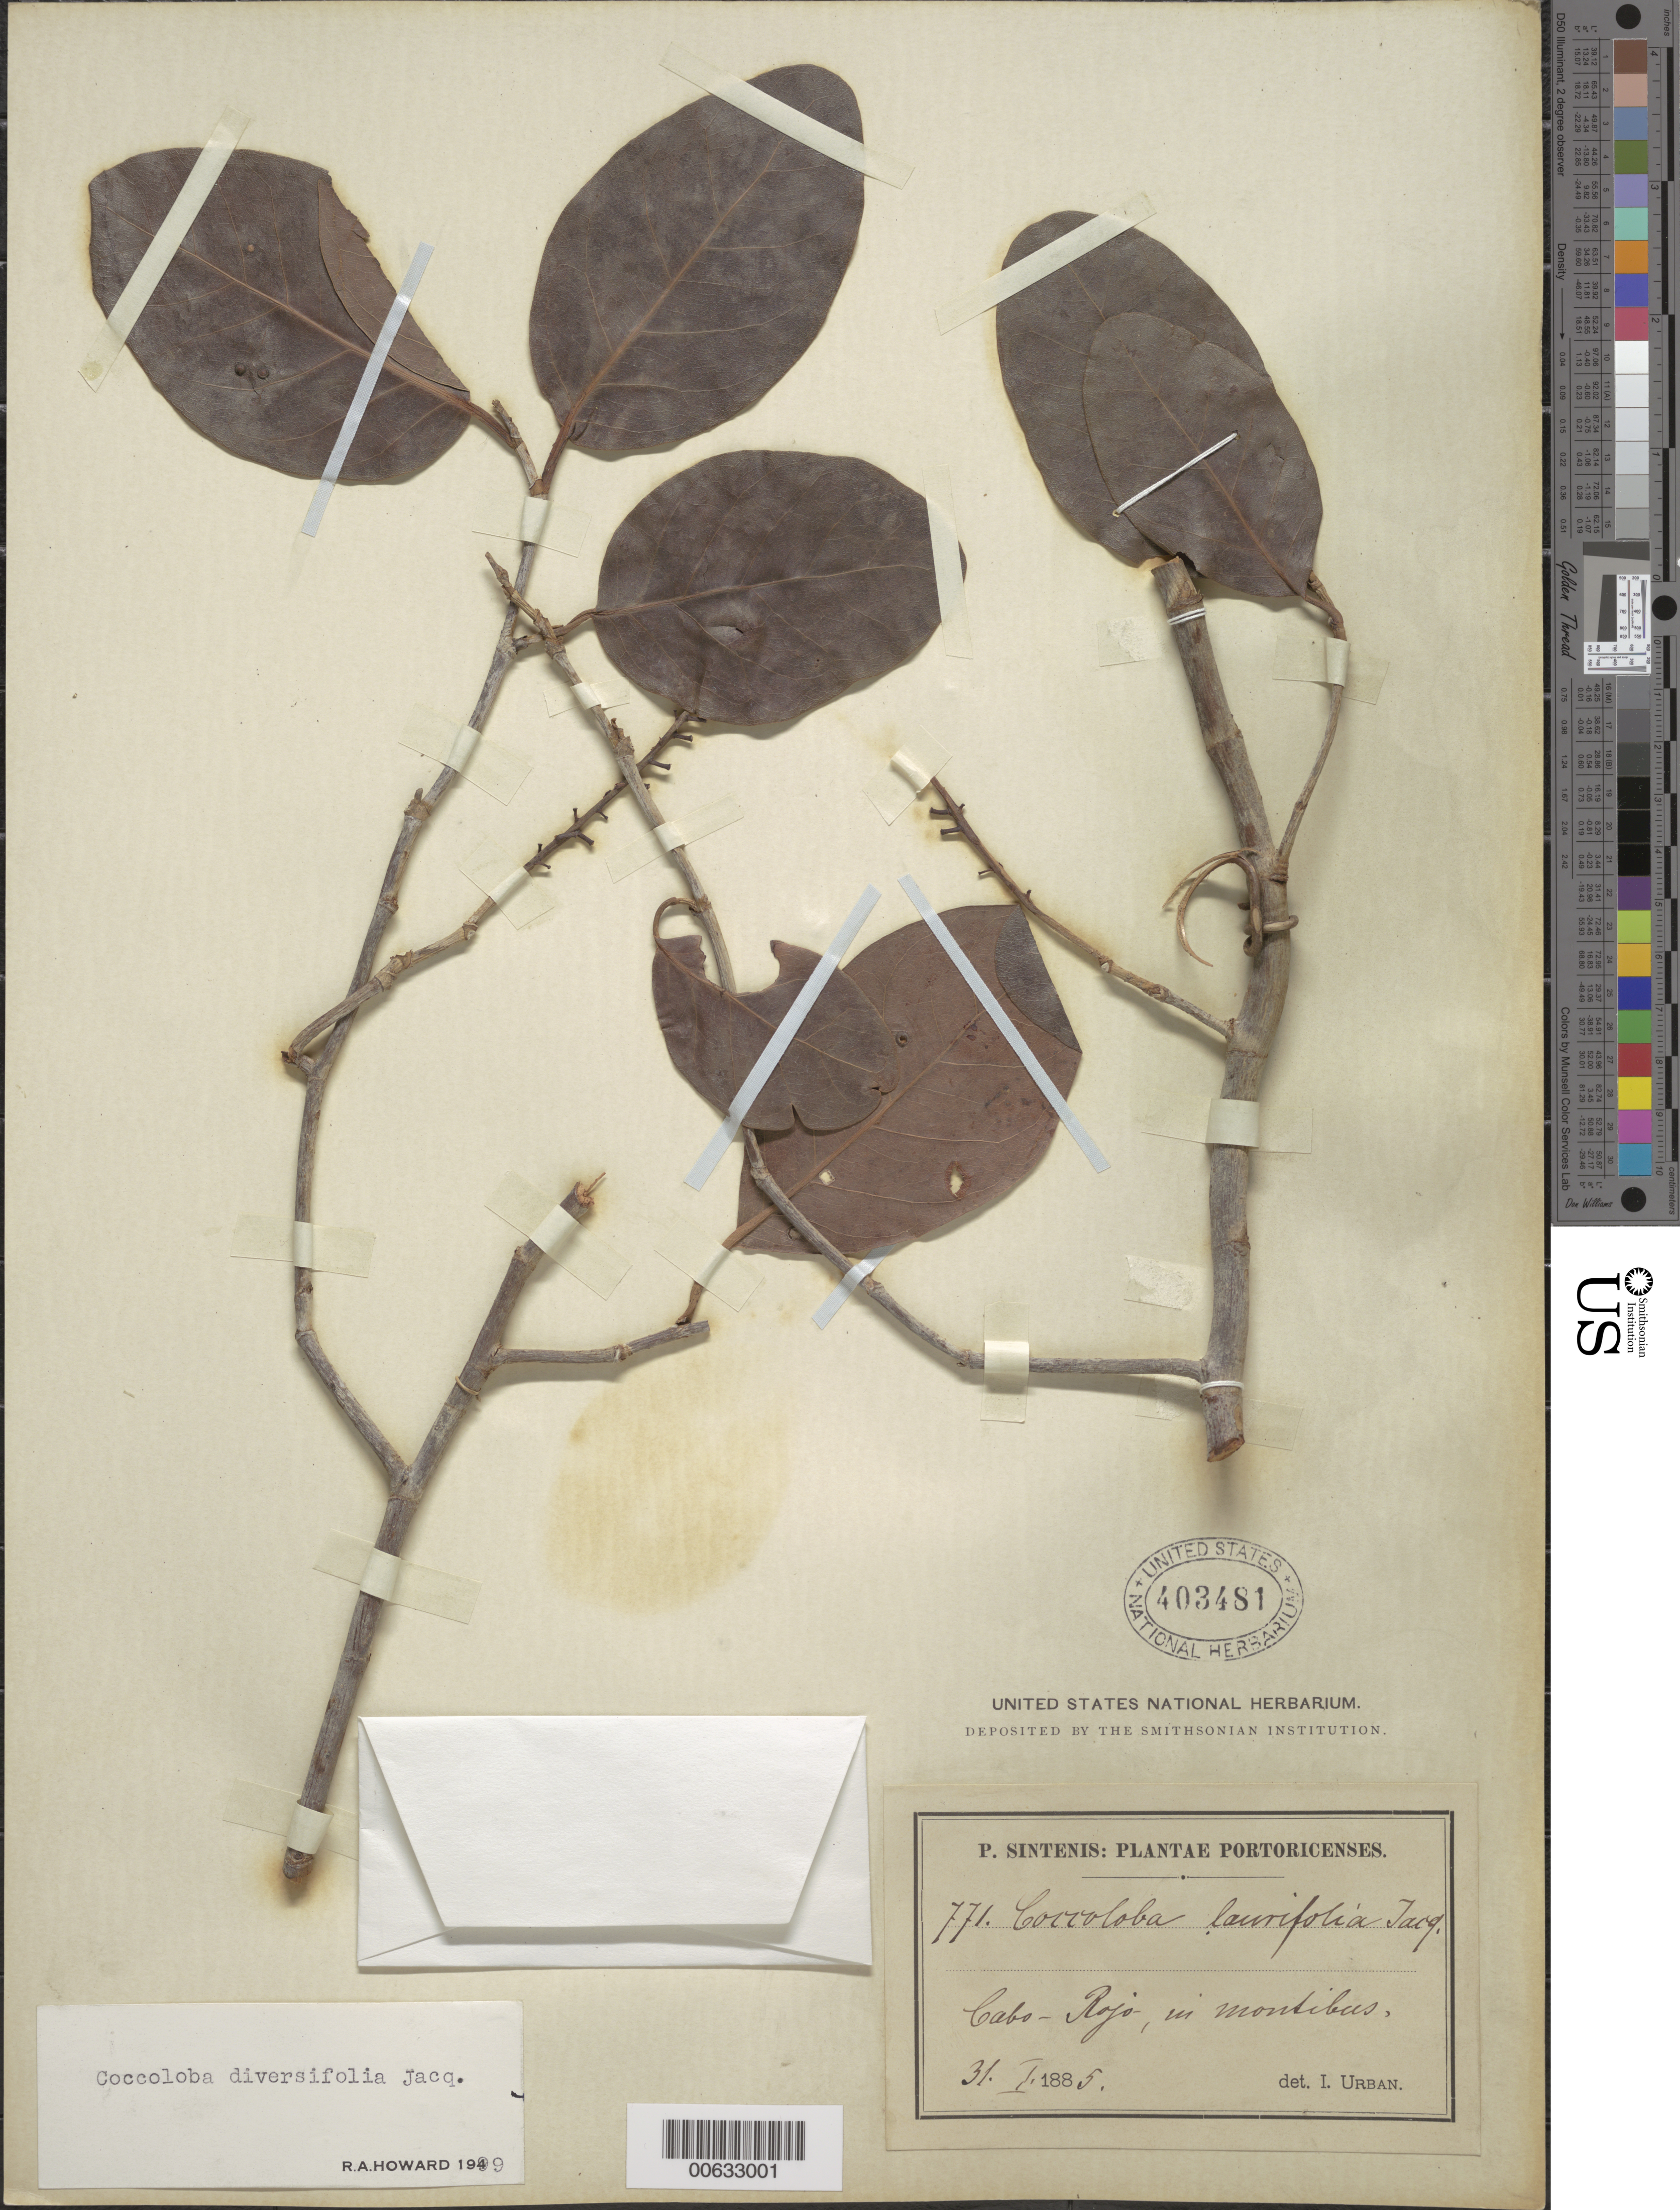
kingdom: Plantae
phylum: Tracheophyta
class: Magnoliopsida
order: Caryophyllales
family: Polygonaceae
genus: Coccoloba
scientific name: Coccoloba diversifolia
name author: Jacq.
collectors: P. Sintenis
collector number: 771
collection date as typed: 31 Jan 1885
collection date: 1885-01-31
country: Puerto Rico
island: Greater Antilles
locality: Cabo-Rojo, in montibus.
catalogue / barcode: US 403481